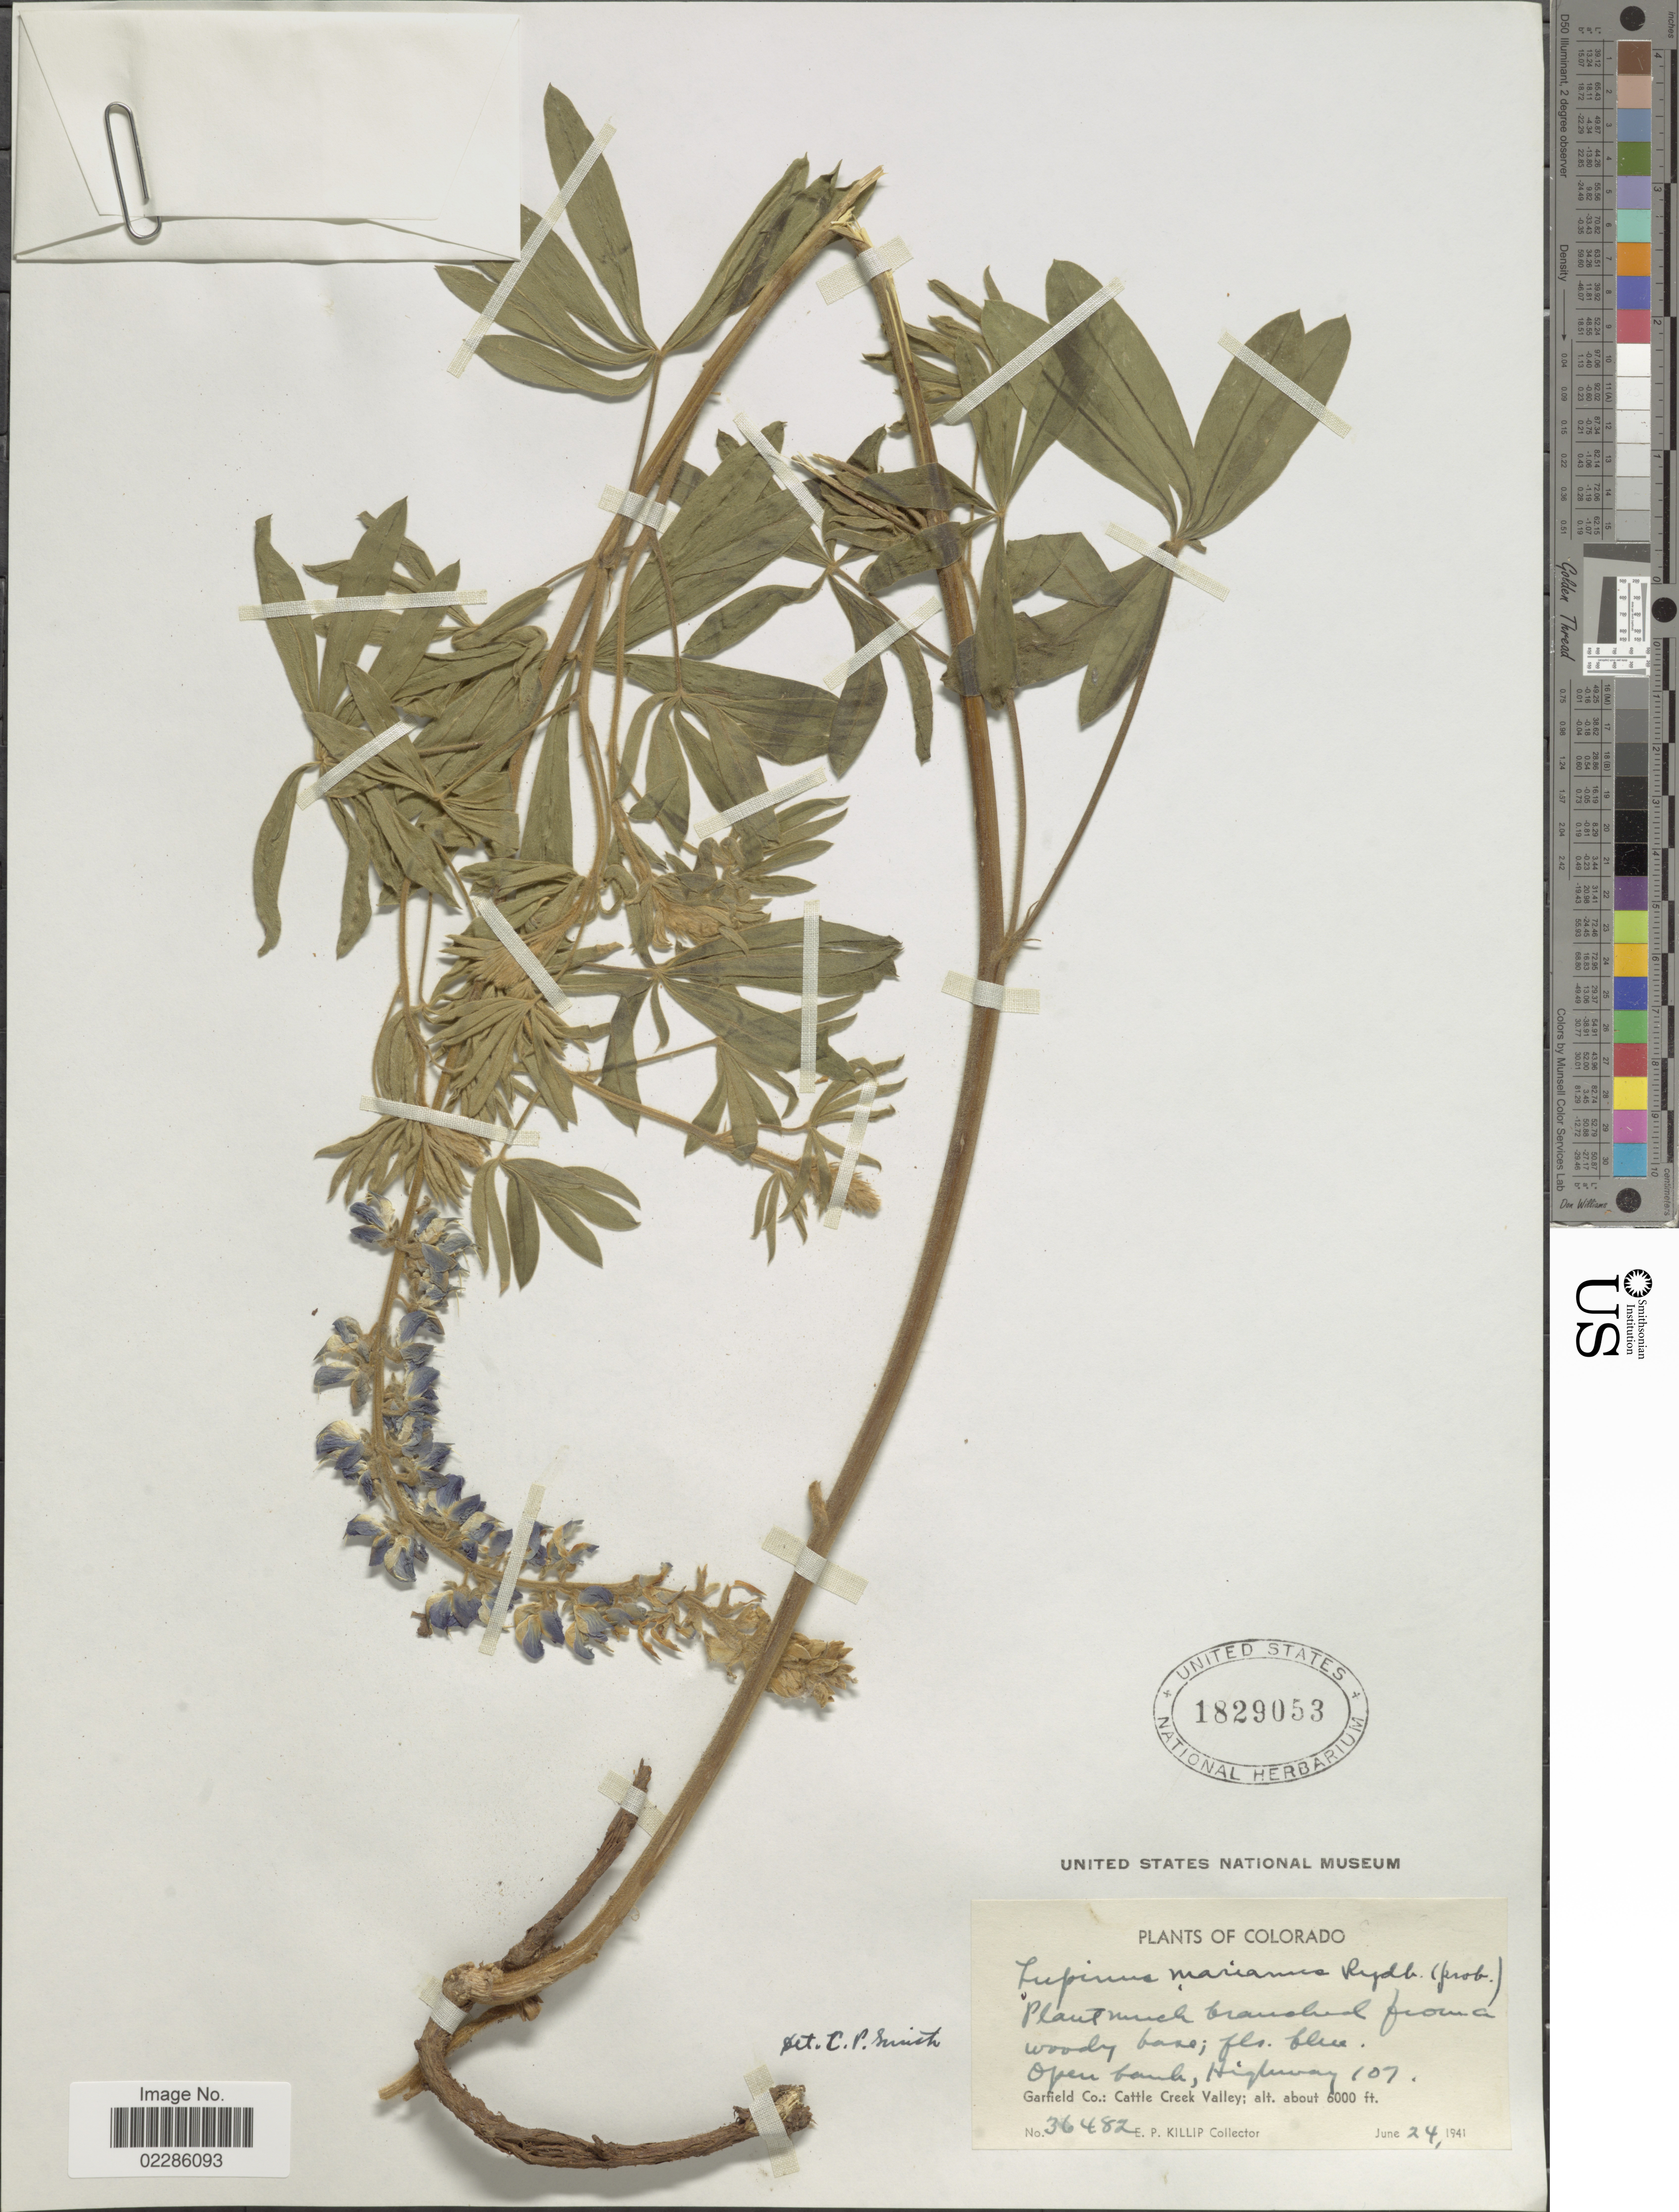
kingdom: Plantae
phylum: Tracheophyta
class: Magnoliopsida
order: Fabales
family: Fabaceae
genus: Lupinus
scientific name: Lupinus marianus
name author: Rydb.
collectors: E. P. Killip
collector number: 36482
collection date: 1941-06-24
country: United States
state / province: Colorado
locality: Open bank, Highway 107, Garfield Co: Cattle Creek Valley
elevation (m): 1829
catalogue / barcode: US 1829053